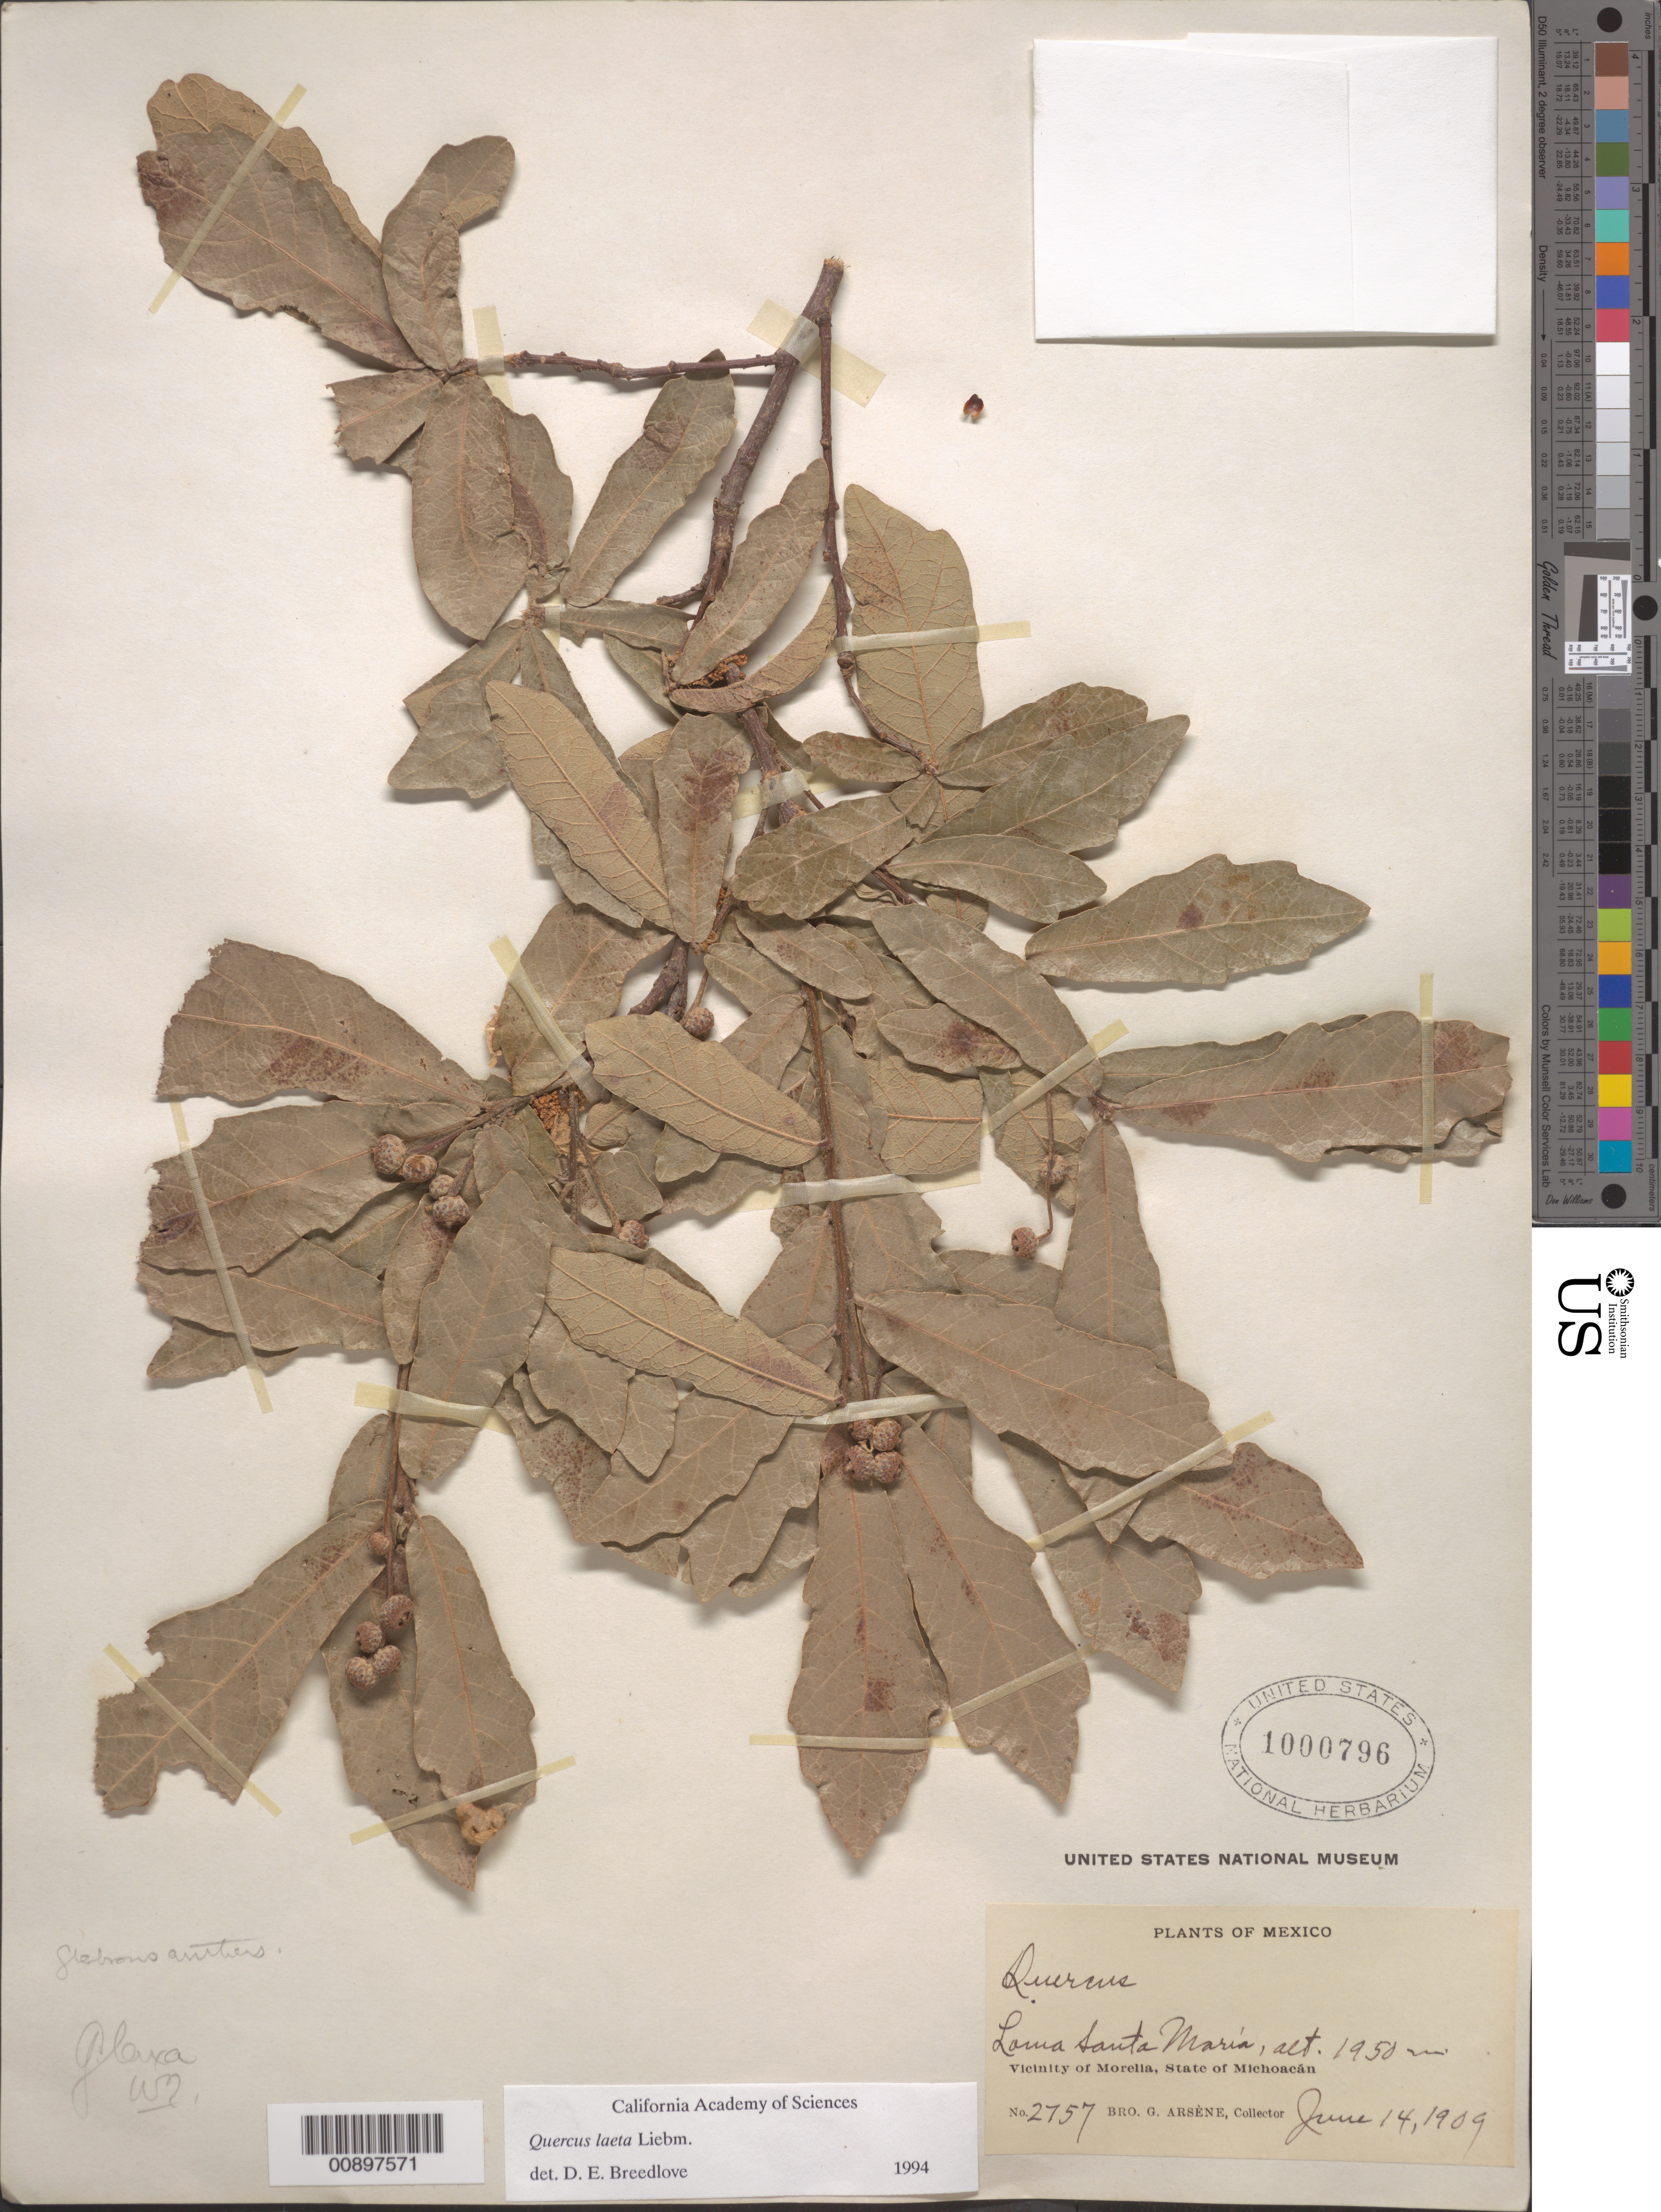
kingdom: Plantae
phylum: Tracheophyta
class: Magnoliopsida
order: Fagales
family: Fagaceae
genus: Quercus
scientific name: Quercus laeta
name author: Liebm.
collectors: Bro. G. Arsène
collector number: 2757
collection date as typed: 14 Jun 1909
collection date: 1909-06-14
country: Mexico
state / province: Michoacán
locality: Loma Santa María. Vicinity of Morelia, State of Michoacán.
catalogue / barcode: US 1000796